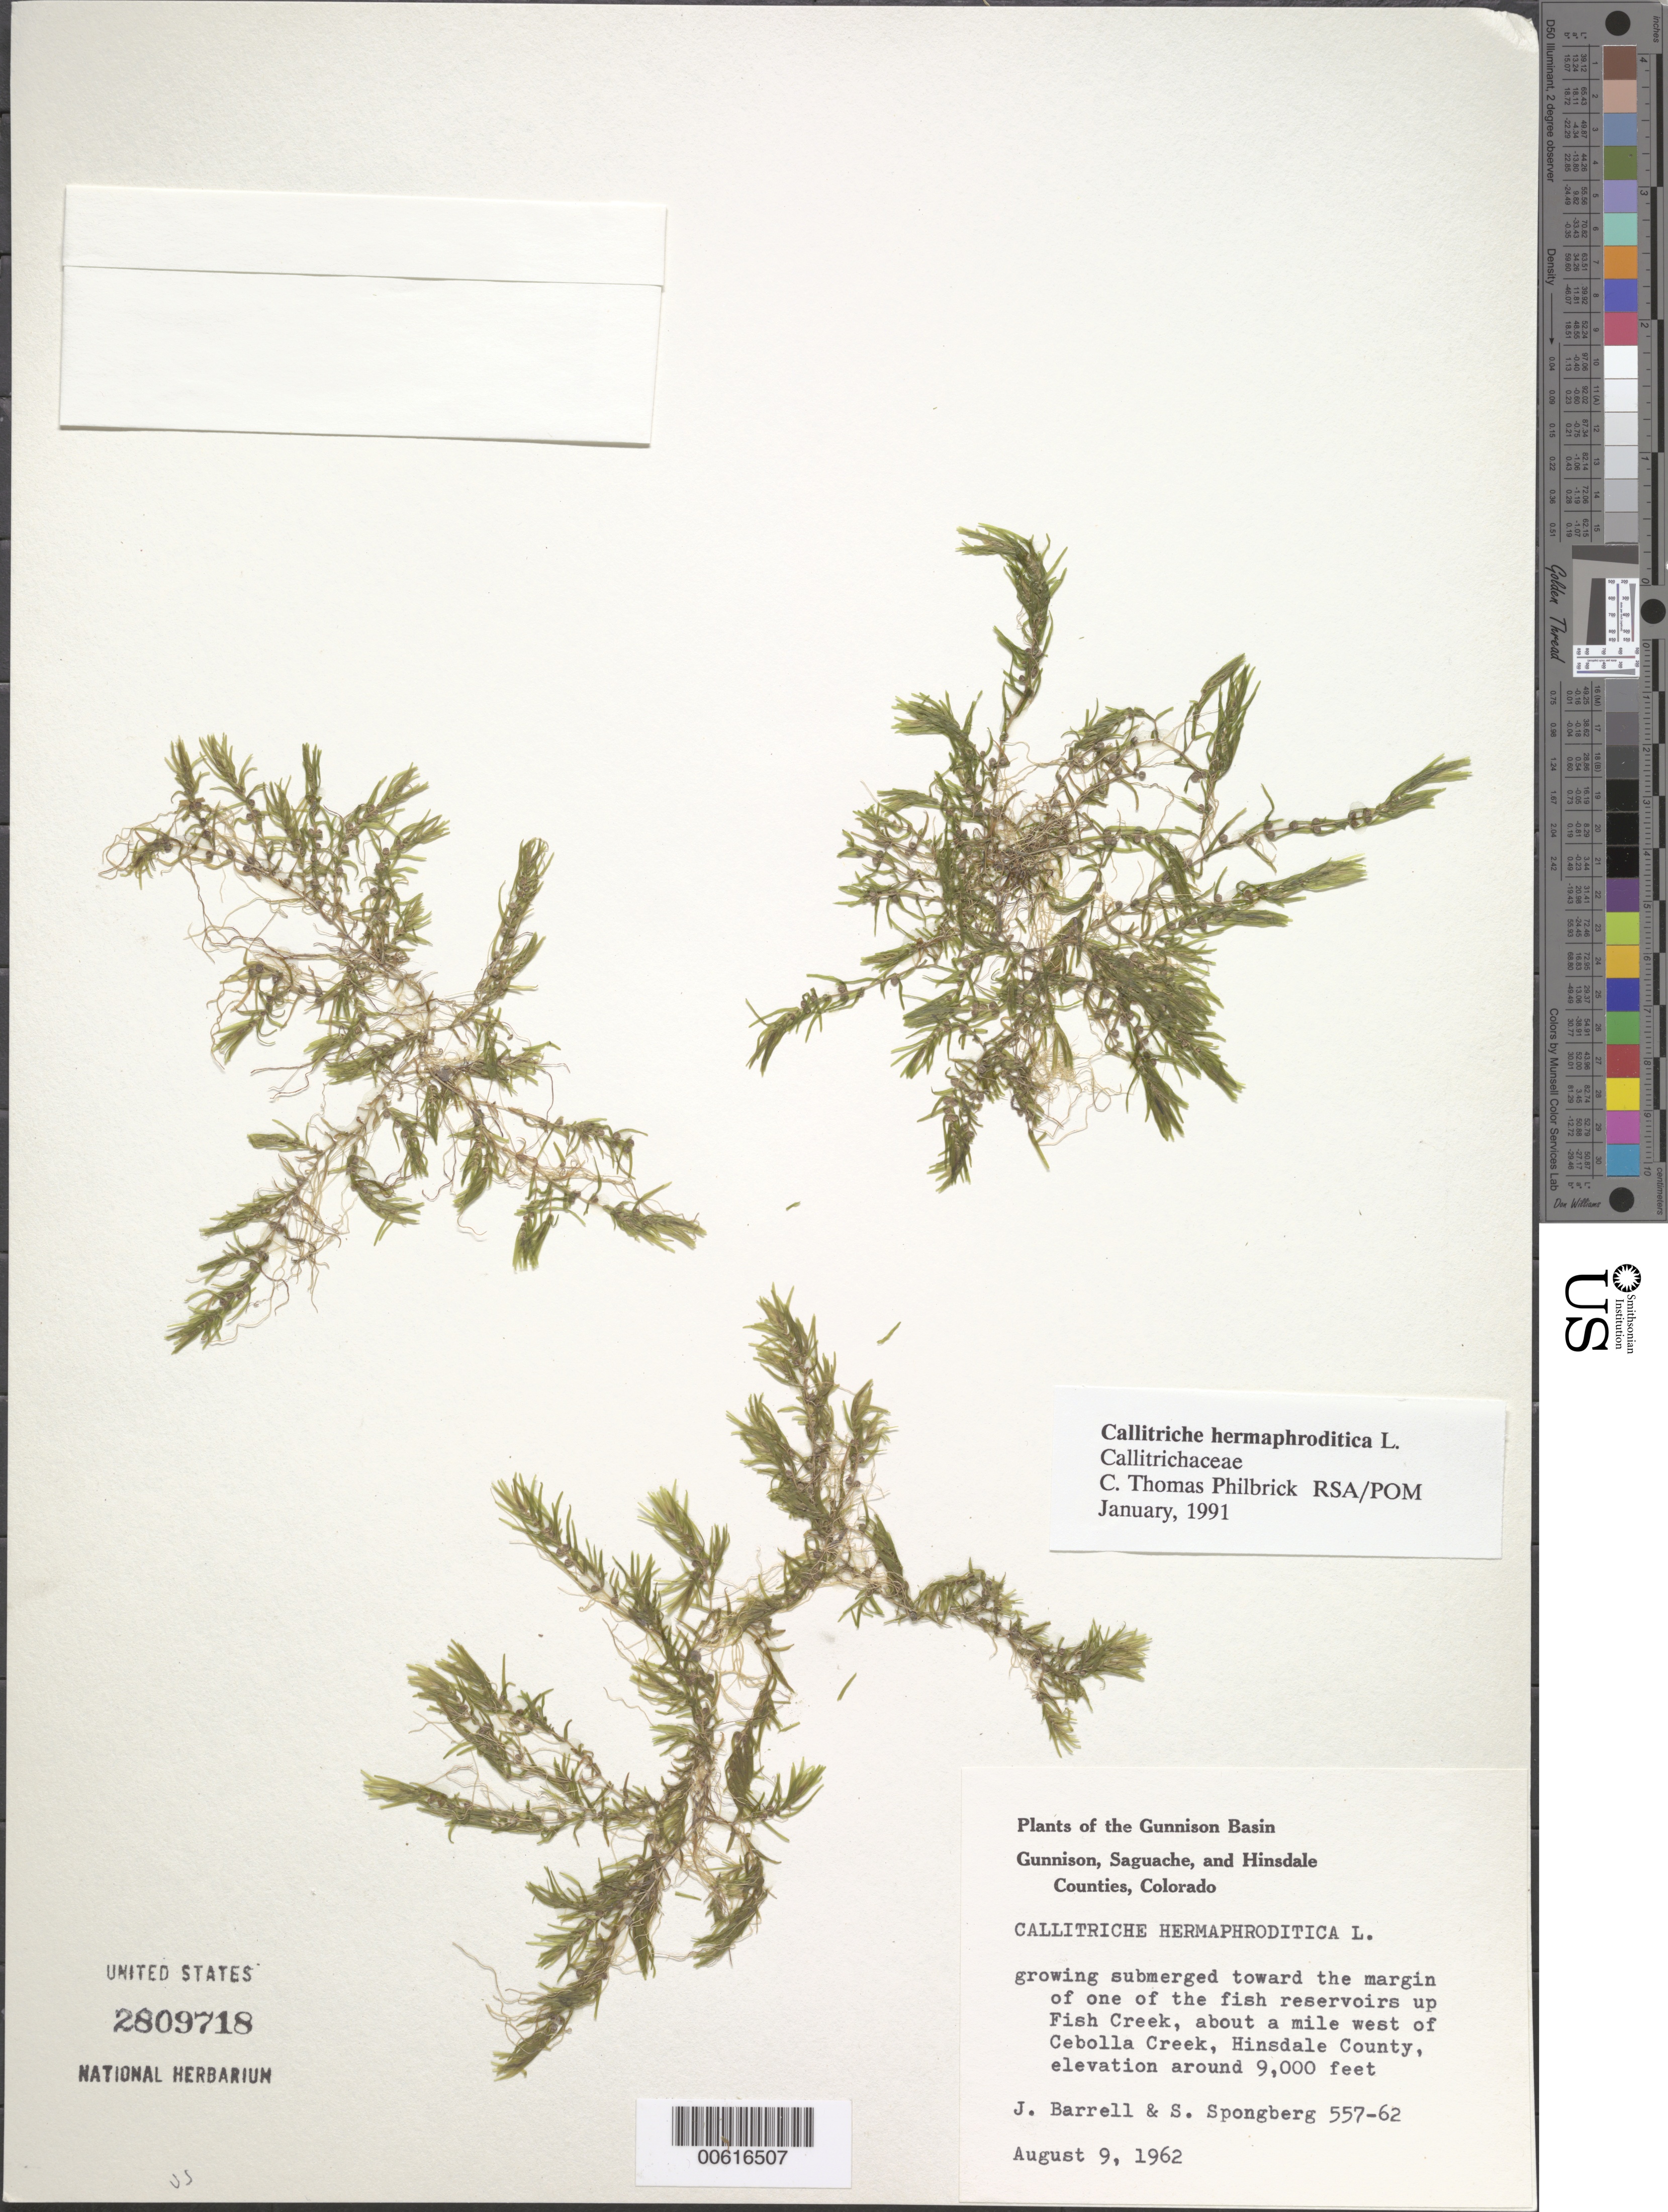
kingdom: Plantae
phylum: Tracheophyta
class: Magnoliopsida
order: Lamiales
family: Plantaginaceae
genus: Callitriche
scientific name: Callitriche hermaphroditica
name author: L.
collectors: J. Barrell & S. A.Spongberg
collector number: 557-62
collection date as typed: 09 Aug 1962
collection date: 1962-08-09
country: United States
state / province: Colorado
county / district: Hinsdale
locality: Fish reservoirs up Fish Creek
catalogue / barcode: US 2809718